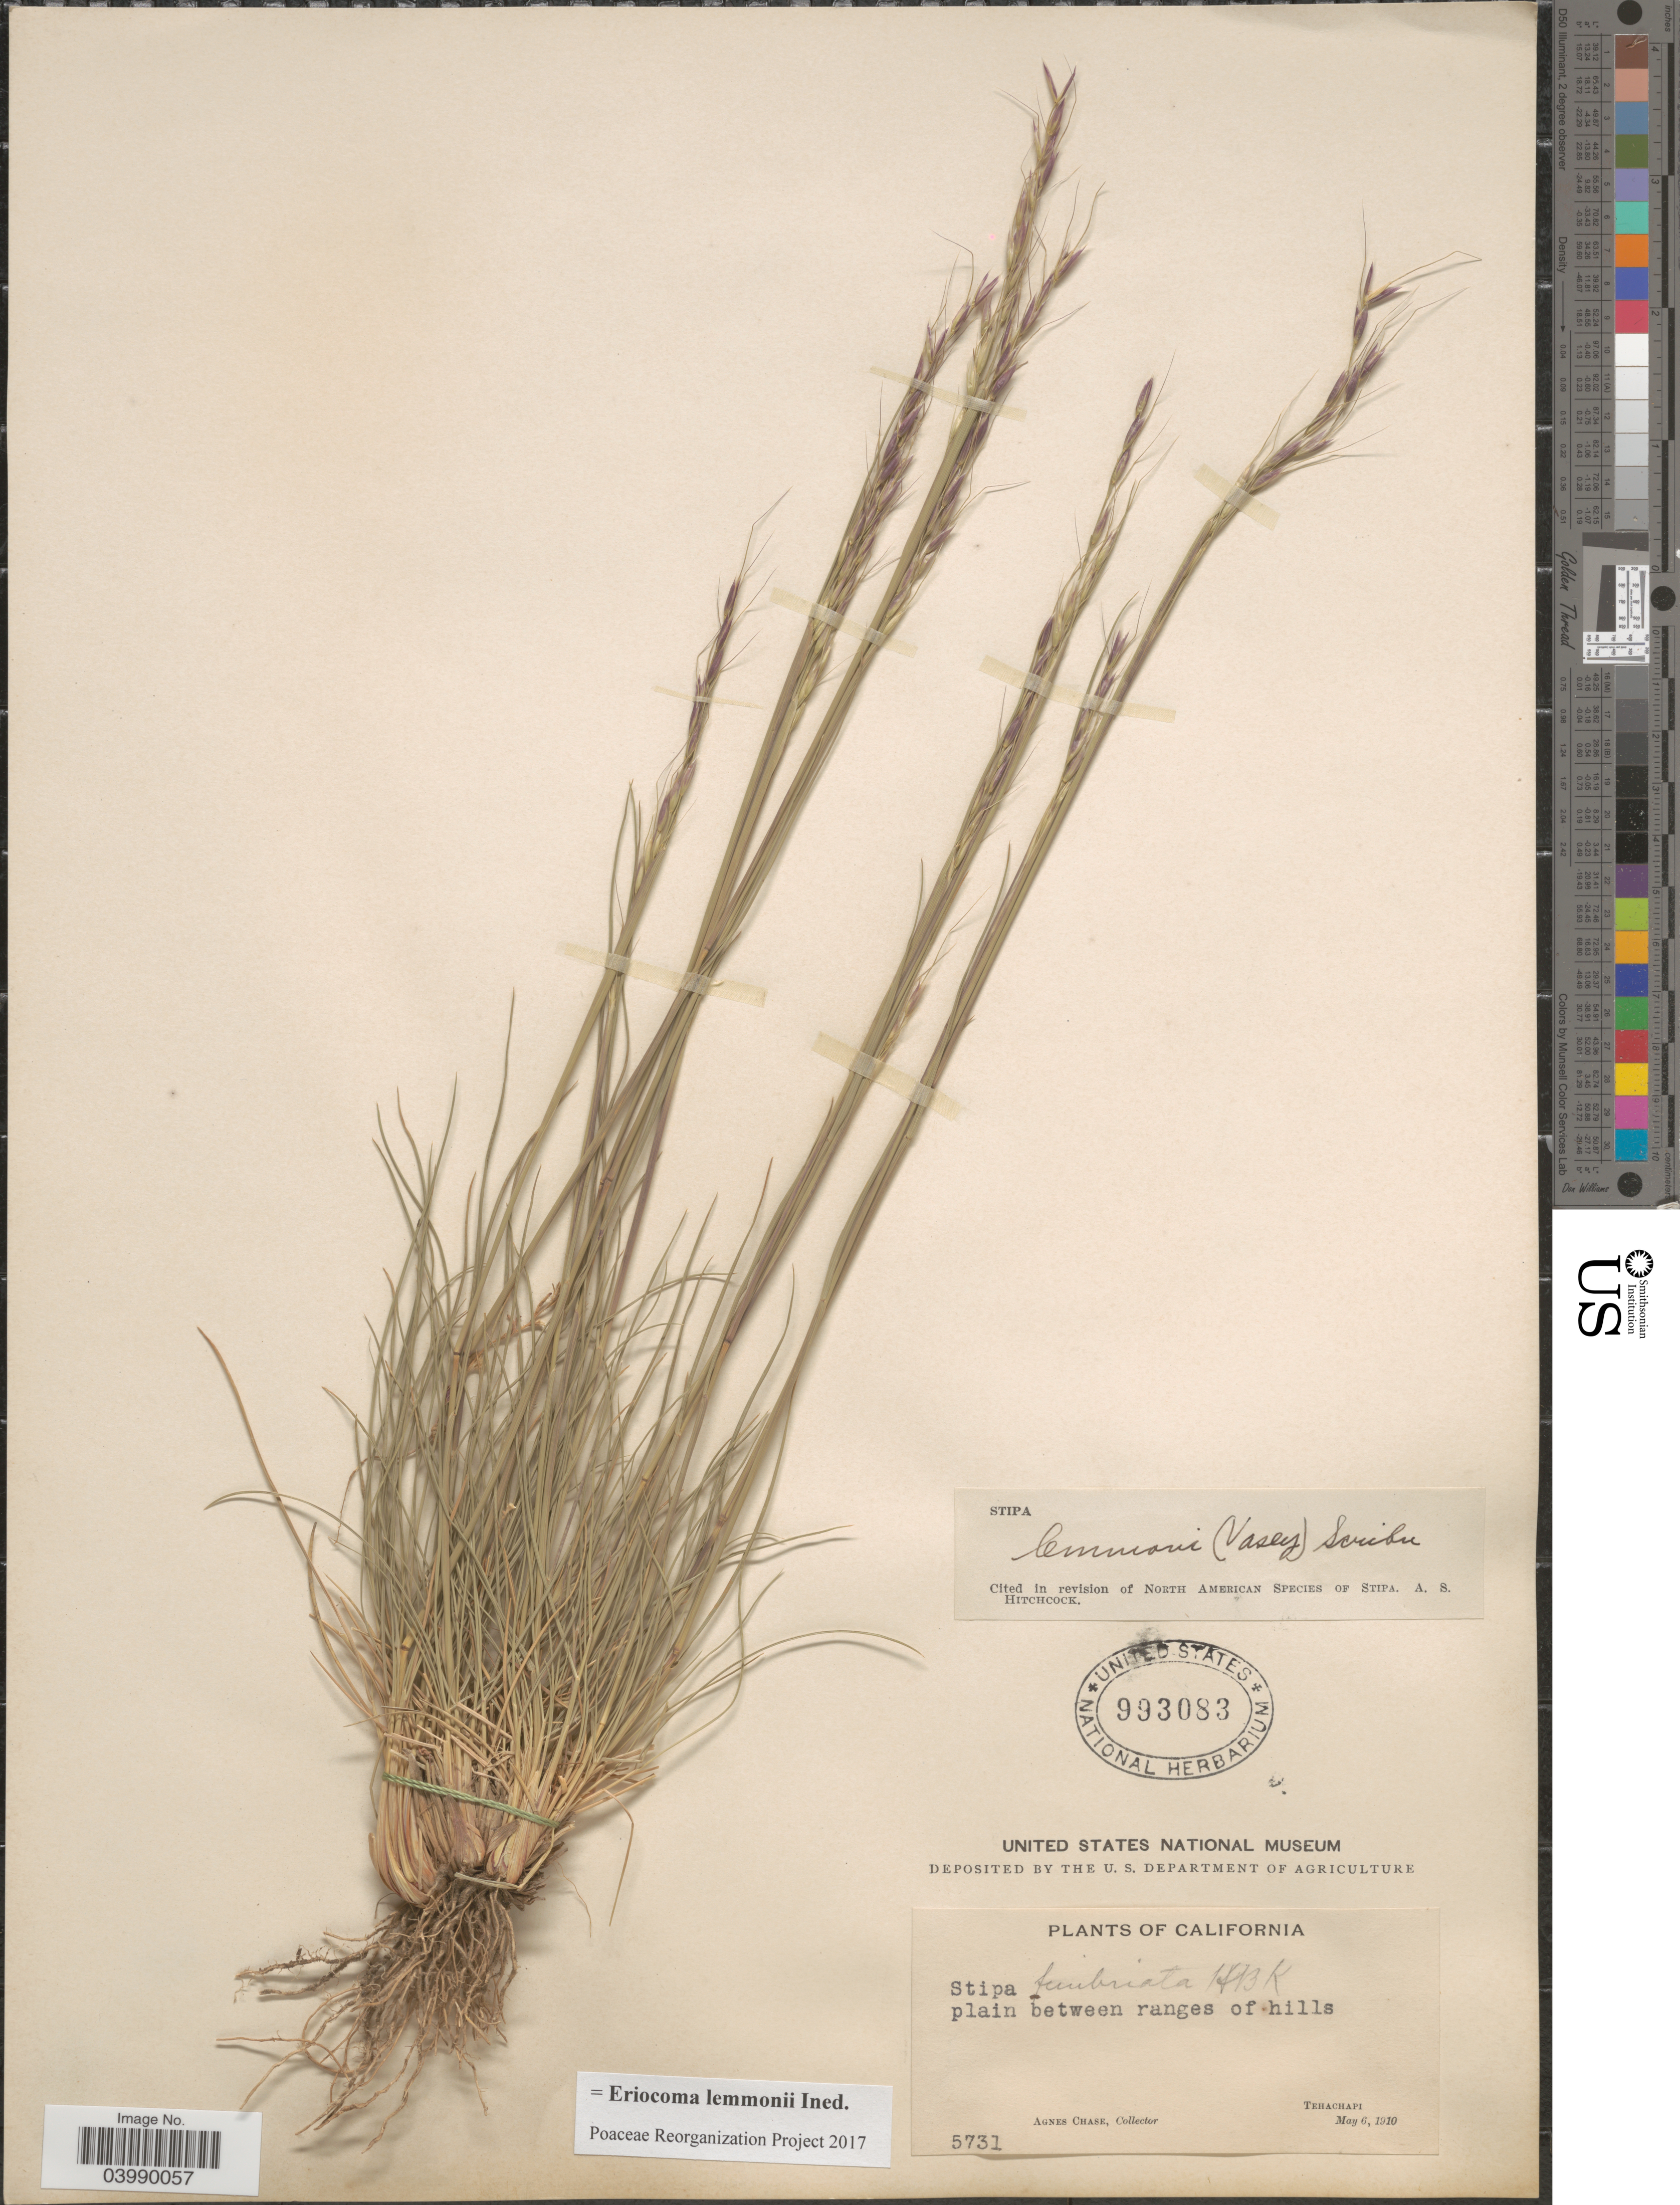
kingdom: Plantae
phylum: Tracheophyta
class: Liliopsida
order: Poales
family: Poaceae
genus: Eriocoma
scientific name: Eriocoma lemmonii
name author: (Vasey) Romasch.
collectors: A. Chase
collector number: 5731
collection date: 1910-05-06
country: United States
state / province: California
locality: Plain between ranges of hills. Tehachapi.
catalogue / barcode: US 993083